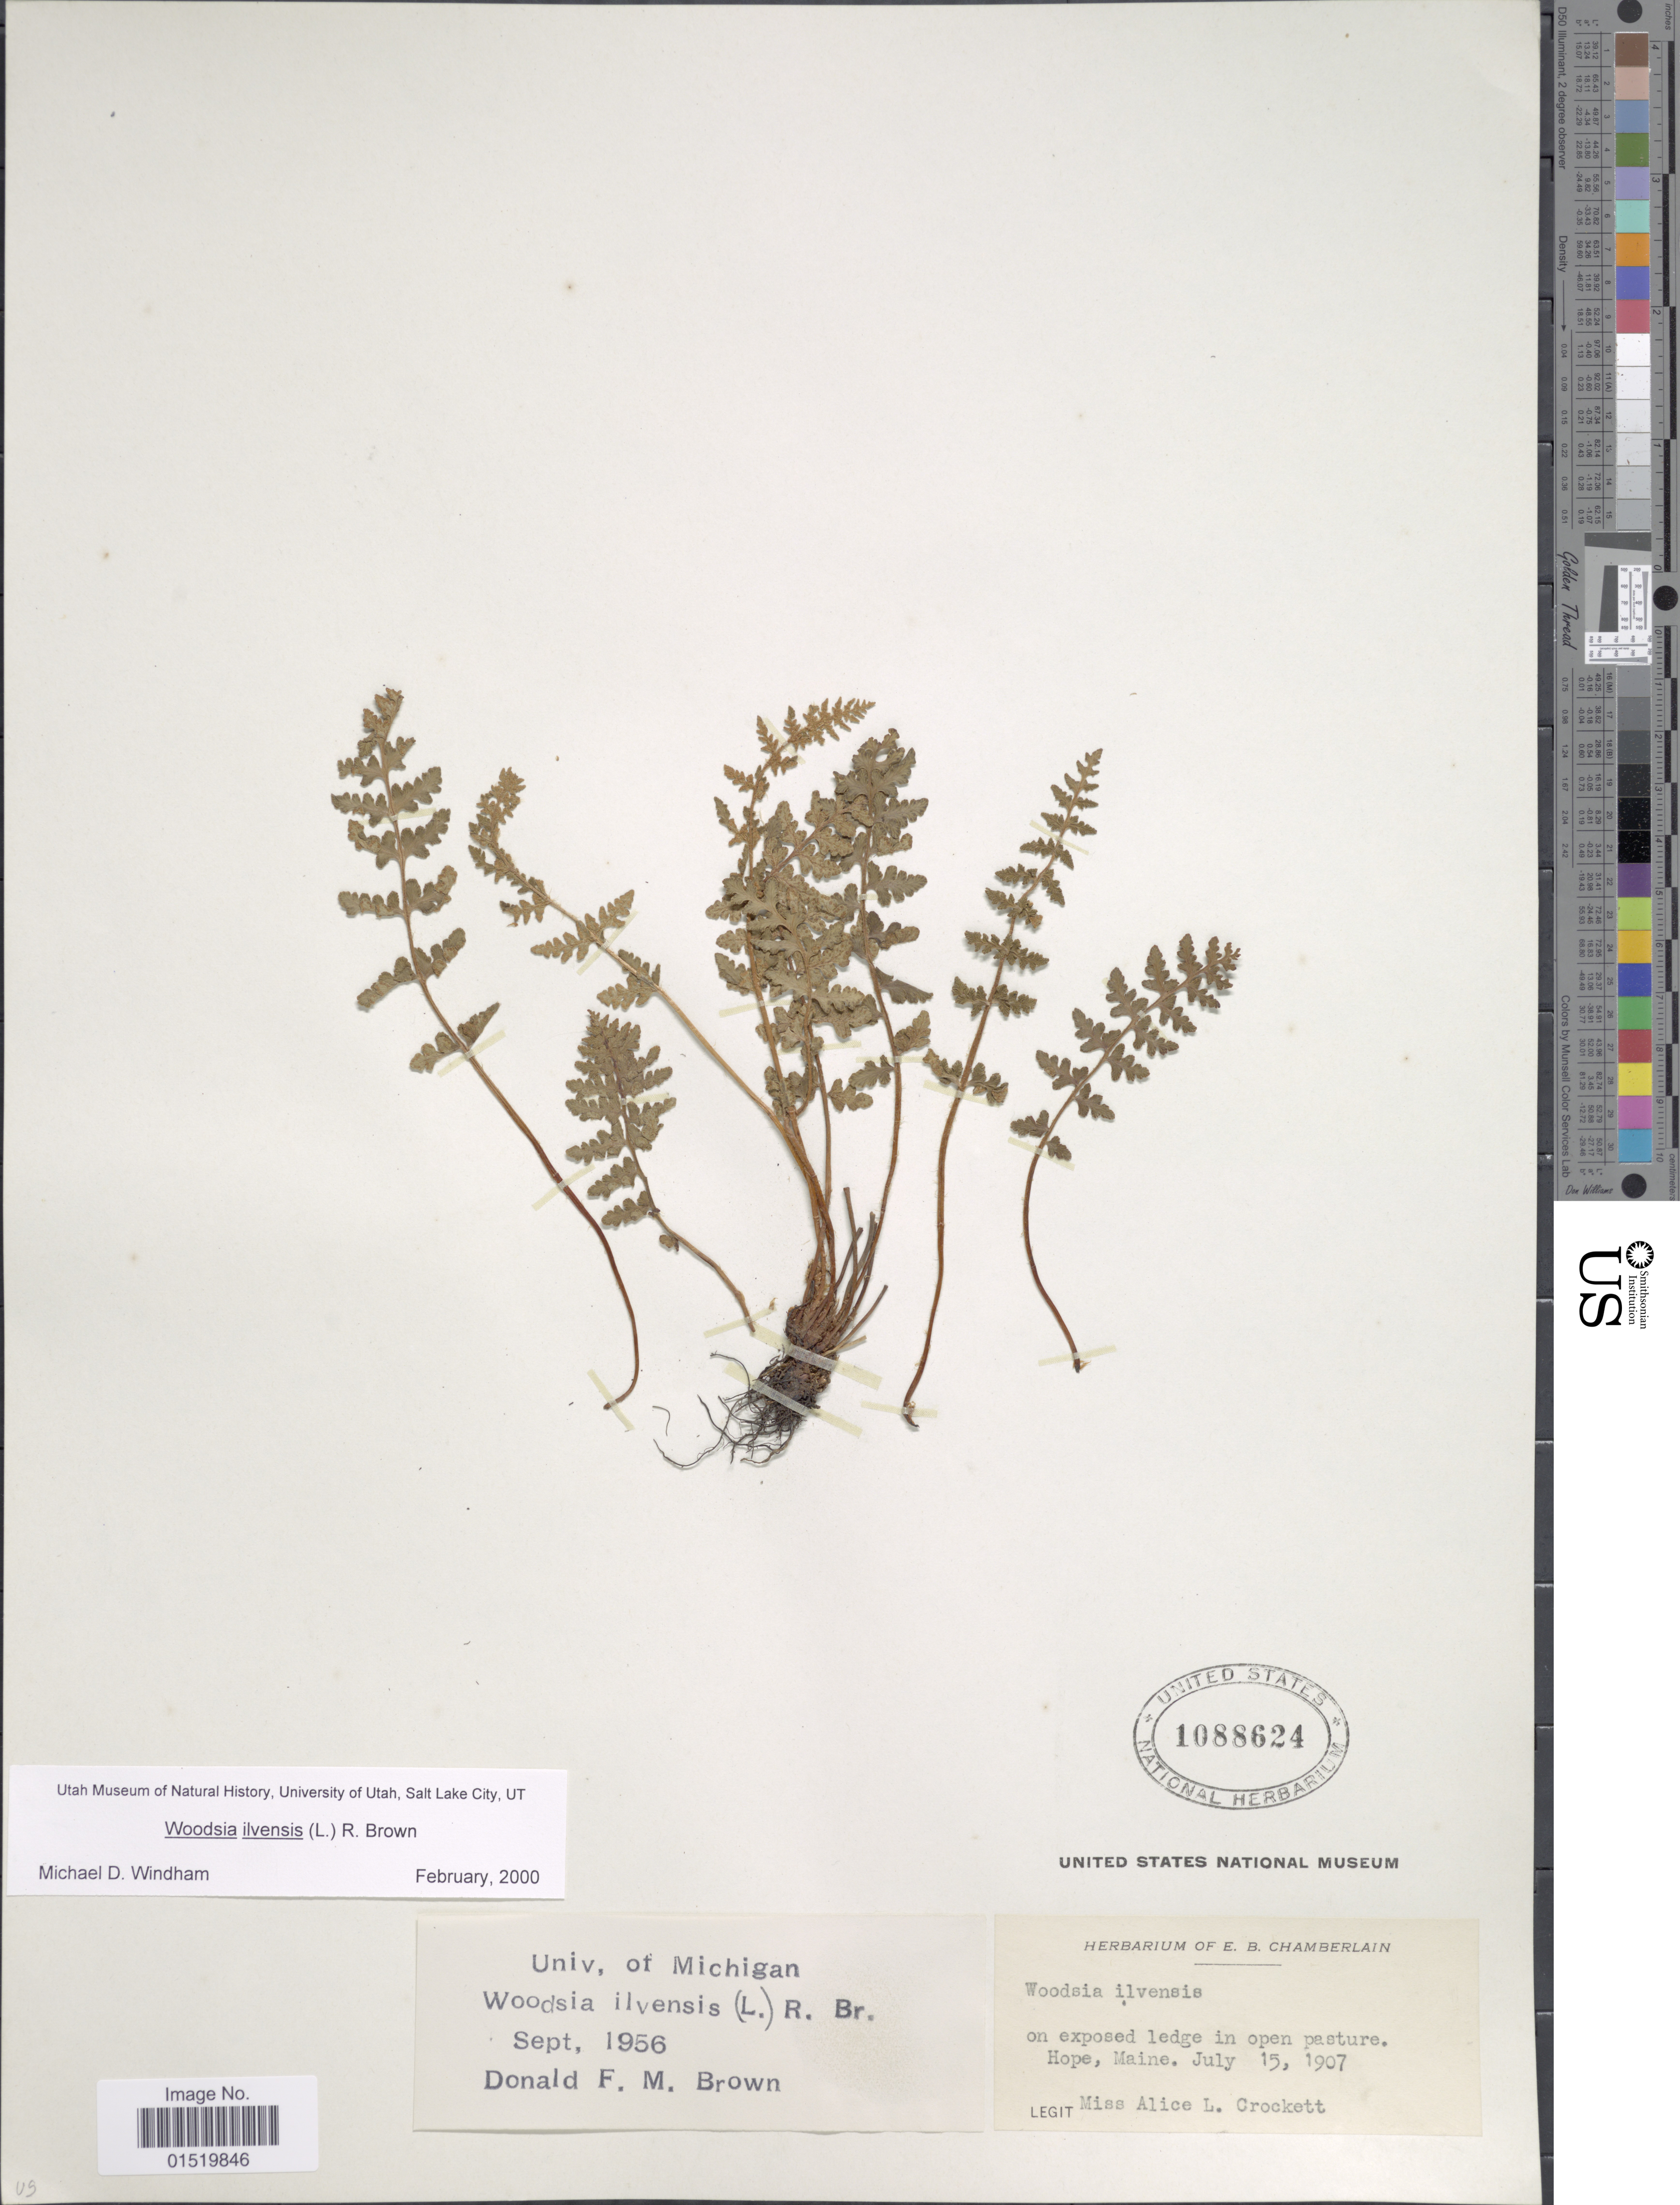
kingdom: Plantae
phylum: Tracheophyta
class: Polypodiopsida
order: Polypodiales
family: Woodsiaceae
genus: Woodsia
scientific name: Woodsia ilvensis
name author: (L.) R. Br.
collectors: A. Crockett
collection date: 1907-07-15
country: United States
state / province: Maine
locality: On exposed ledge in open pasture. Hope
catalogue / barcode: US 1088624